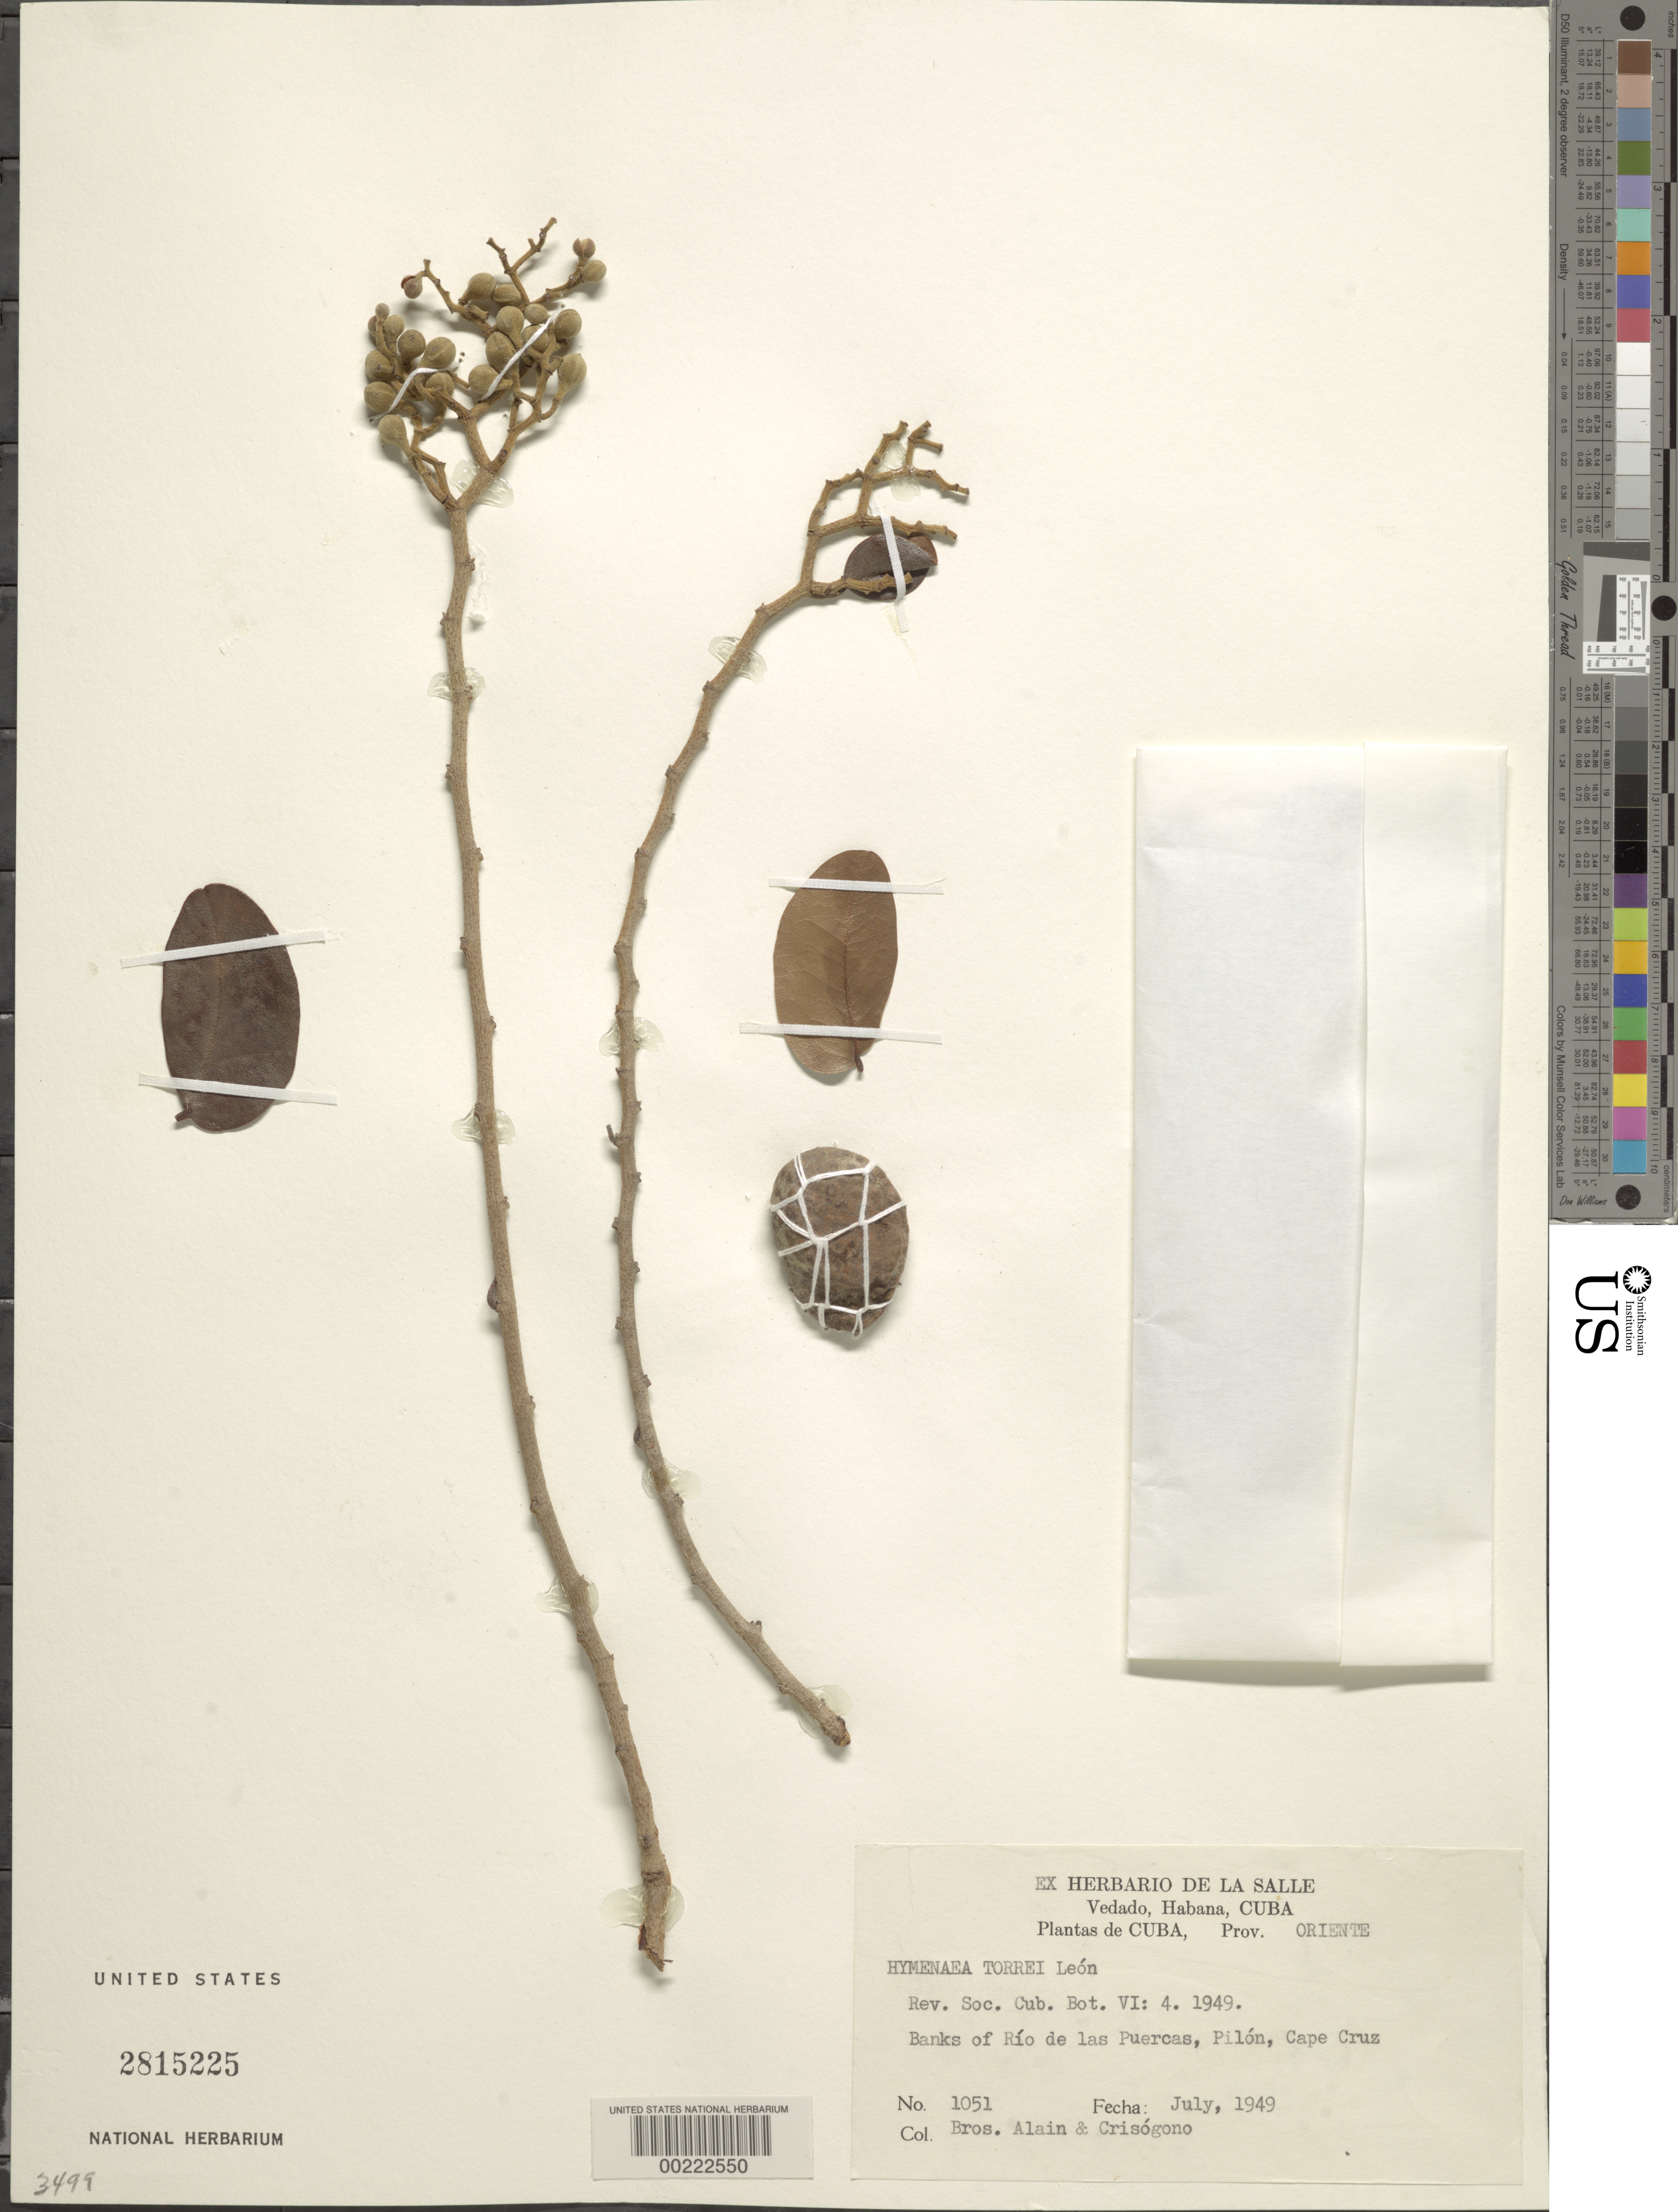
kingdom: Plantae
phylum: Tracheophyta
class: Magnoliopsida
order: Fabales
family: Fabaceae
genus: Hymenaea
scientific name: Hymenaea torrei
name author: León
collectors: A. H. Liogier & B. Crisogono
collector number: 1051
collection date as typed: Jul 1949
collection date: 1949-07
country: Cuba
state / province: Oriente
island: Greater Antilles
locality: Rio de las puercas, pilon, cape cruz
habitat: Banks of river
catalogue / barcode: US 2815225